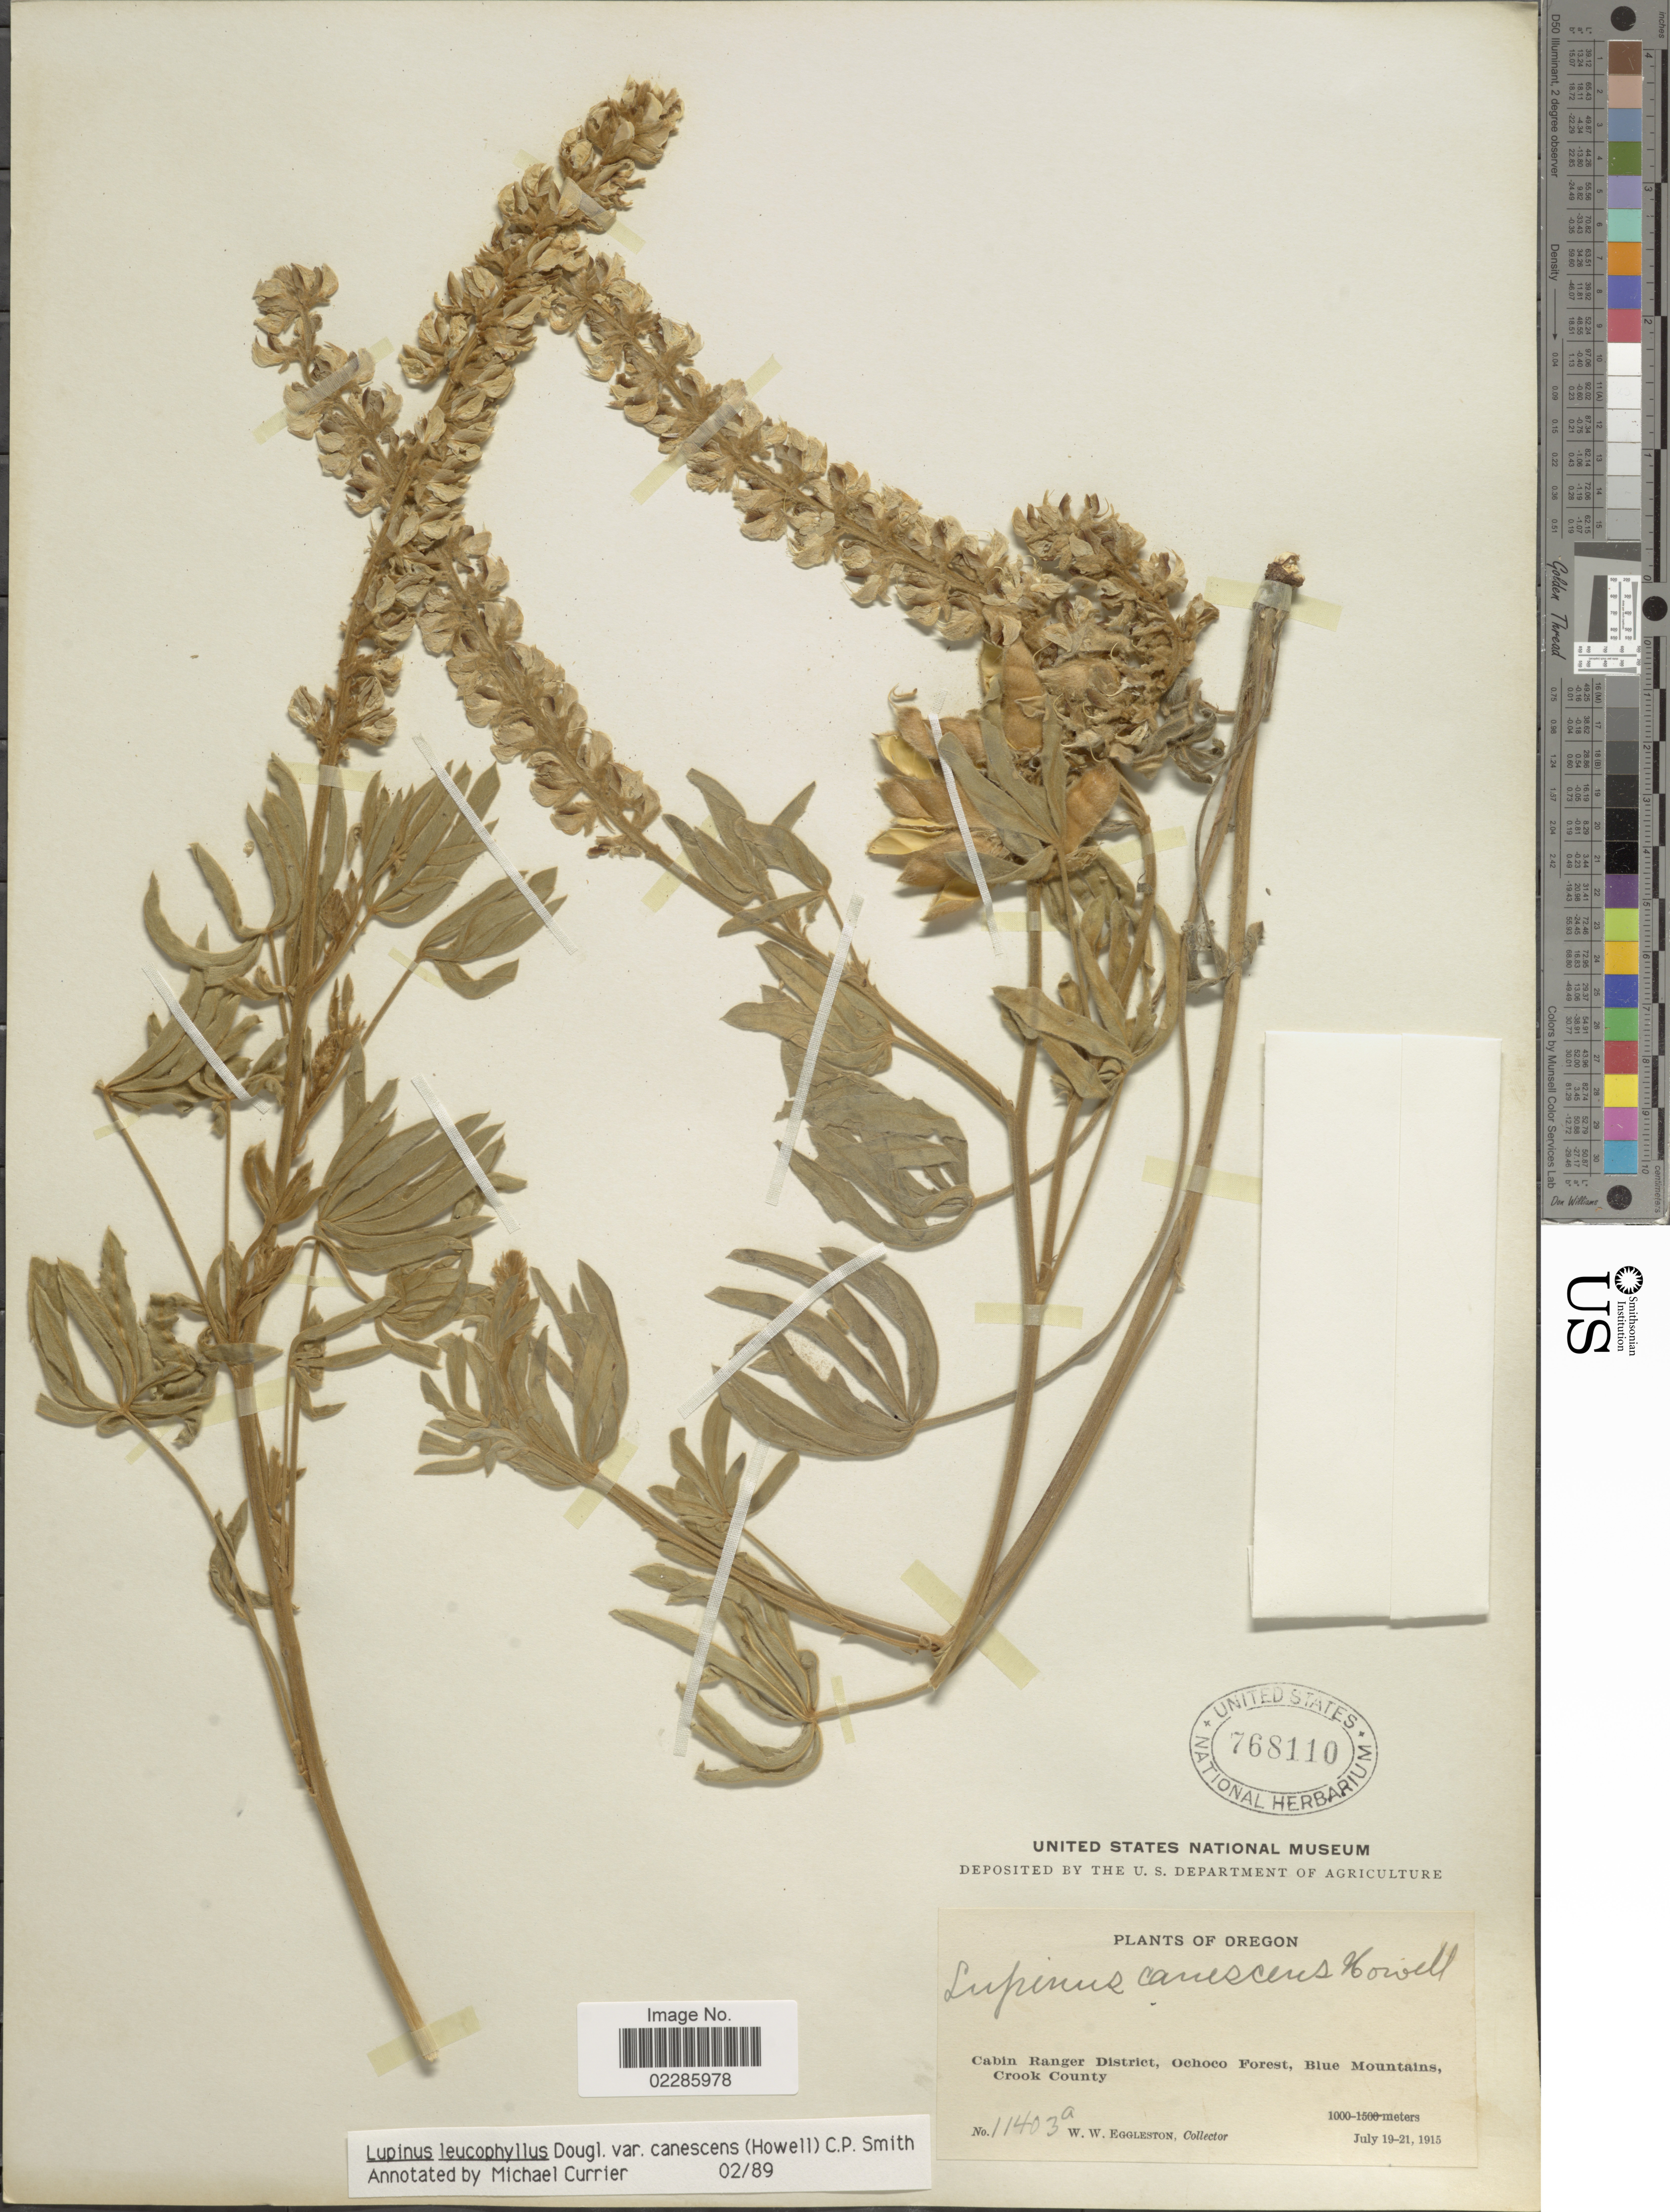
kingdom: Plantae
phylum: Tracheophyta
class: Magnoliopsida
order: Fabales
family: Fabaceae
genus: Lupinus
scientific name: Lupinus leucophyllus var. canescens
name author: (Howell) C.P. Sm.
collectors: W. W. Eggleston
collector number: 11403a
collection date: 1915-07-19/1915-07-21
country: United States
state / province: Oregon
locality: Cabin Ranger District, Ochoco Forest, Blue Mountains, Crook County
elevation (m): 1000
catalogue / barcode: US 768110